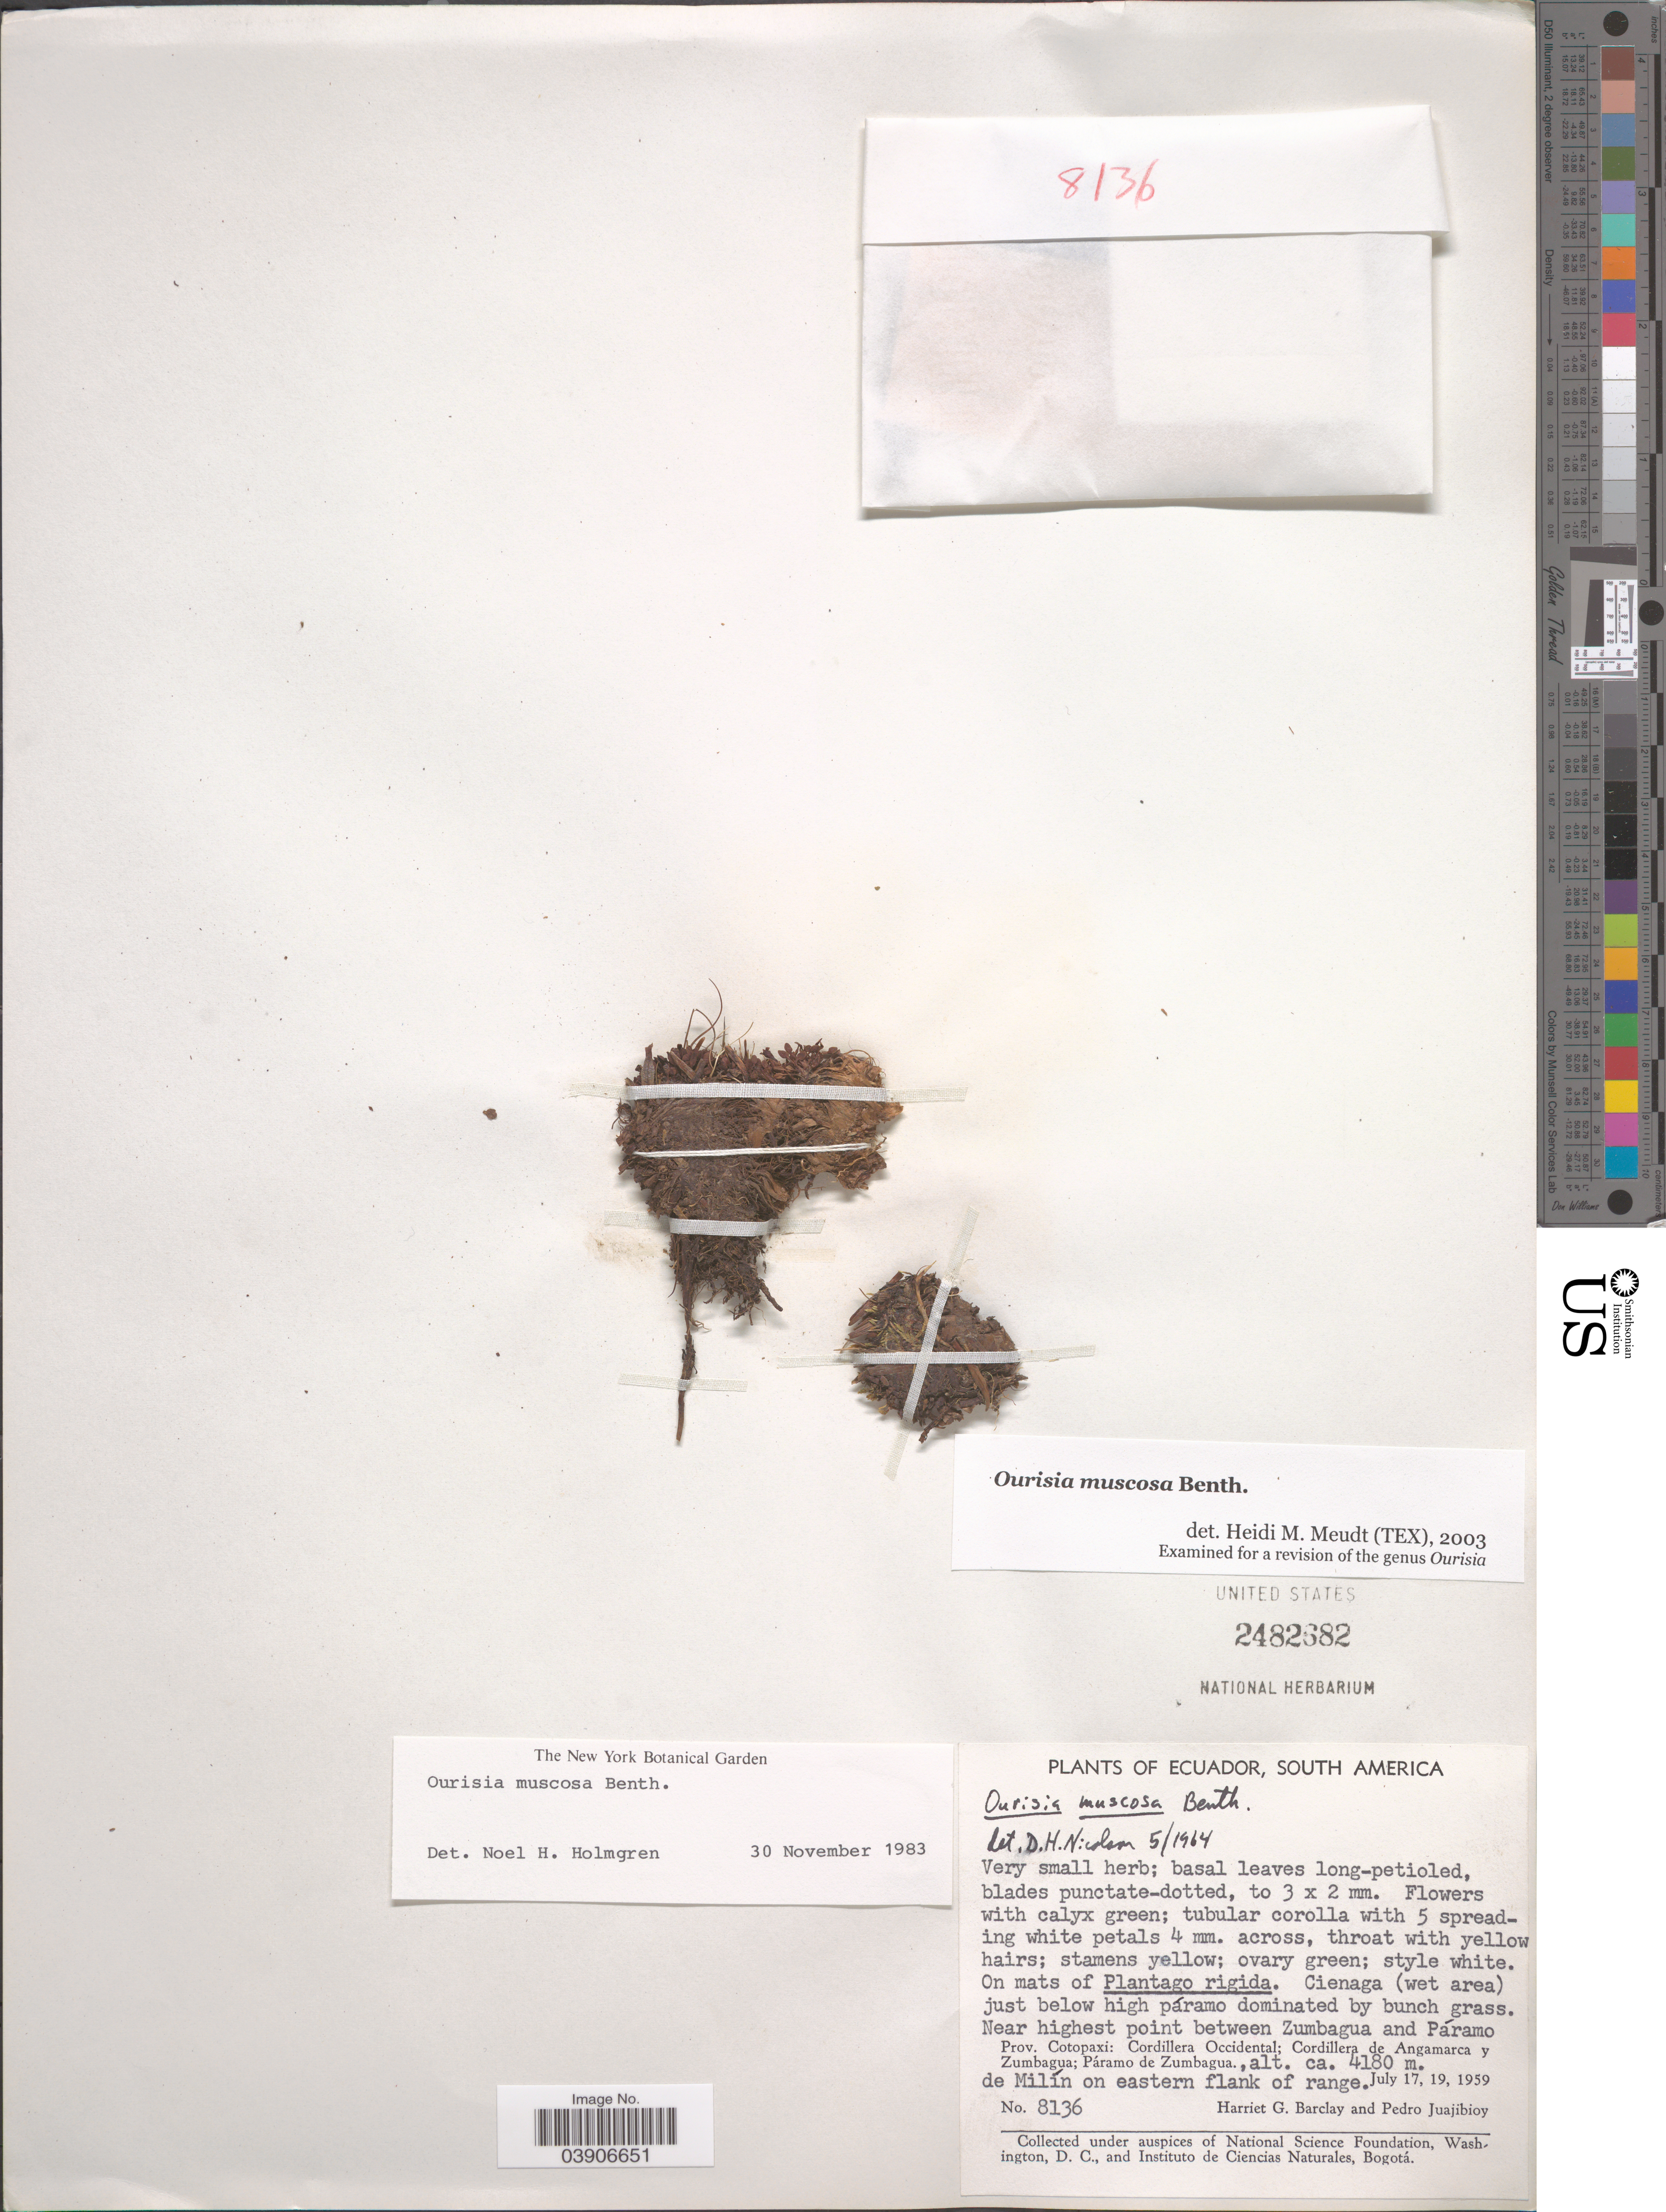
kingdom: Plantae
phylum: Tracheophyta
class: Magnoliopsida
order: Lamiales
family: Plantaginaceae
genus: Ourisia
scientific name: Ourisia muscosa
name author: Benth.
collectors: H. G. Barclay & P. Juajibioy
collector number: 8136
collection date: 1959-07-17/1959-07-19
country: Ecuador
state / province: Cotopaxi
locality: Near highest point between Zumbagua and Páramo. Cordillera Occidental de Angamarca y Zumbagua; Páramo de Zumbagua, de Milín on eastern flank of range.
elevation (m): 4180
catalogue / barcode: US 2482682